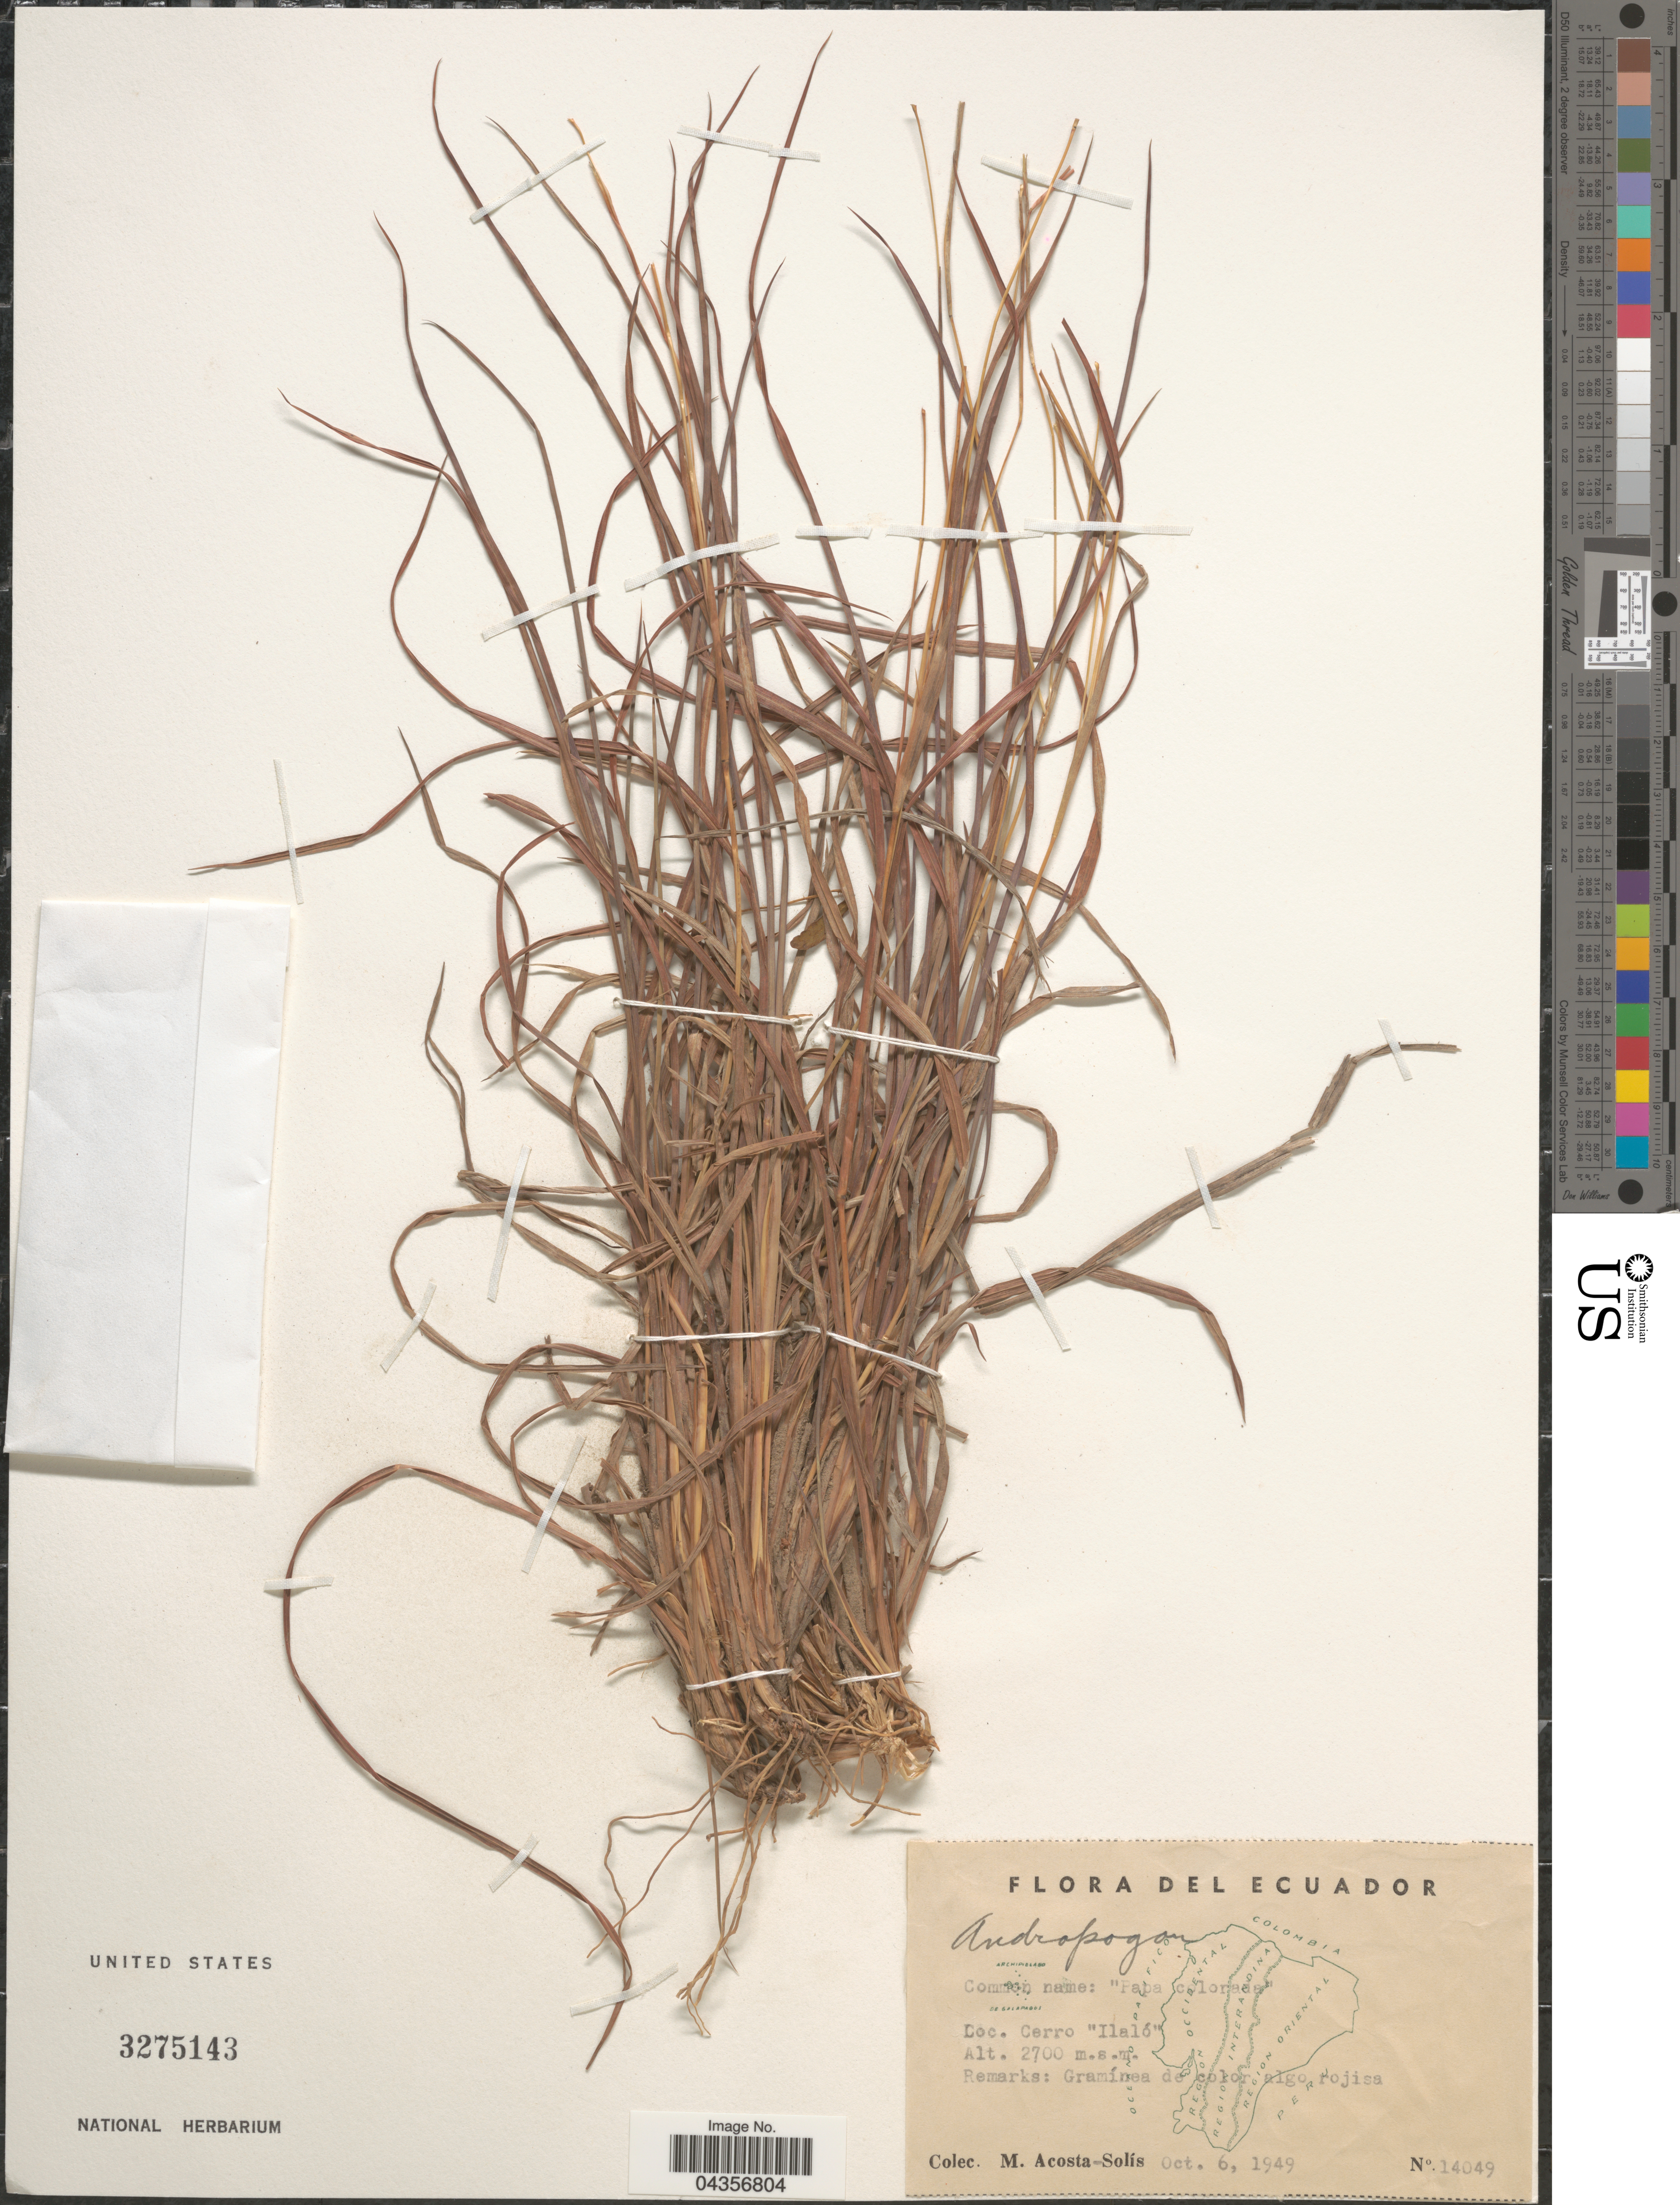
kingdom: Plantae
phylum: Tracheophyta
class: Liliopsida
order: Poales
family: Poaceae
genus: Schizachyrium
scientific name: Schizachyrium sanguineum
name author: (Retz.) Alston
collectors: M. Acosta Solis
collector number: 14049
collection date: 1949-10-06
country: Ecuador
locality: Cerro "Ilaló".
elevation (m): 2700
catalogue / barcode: US 3275143